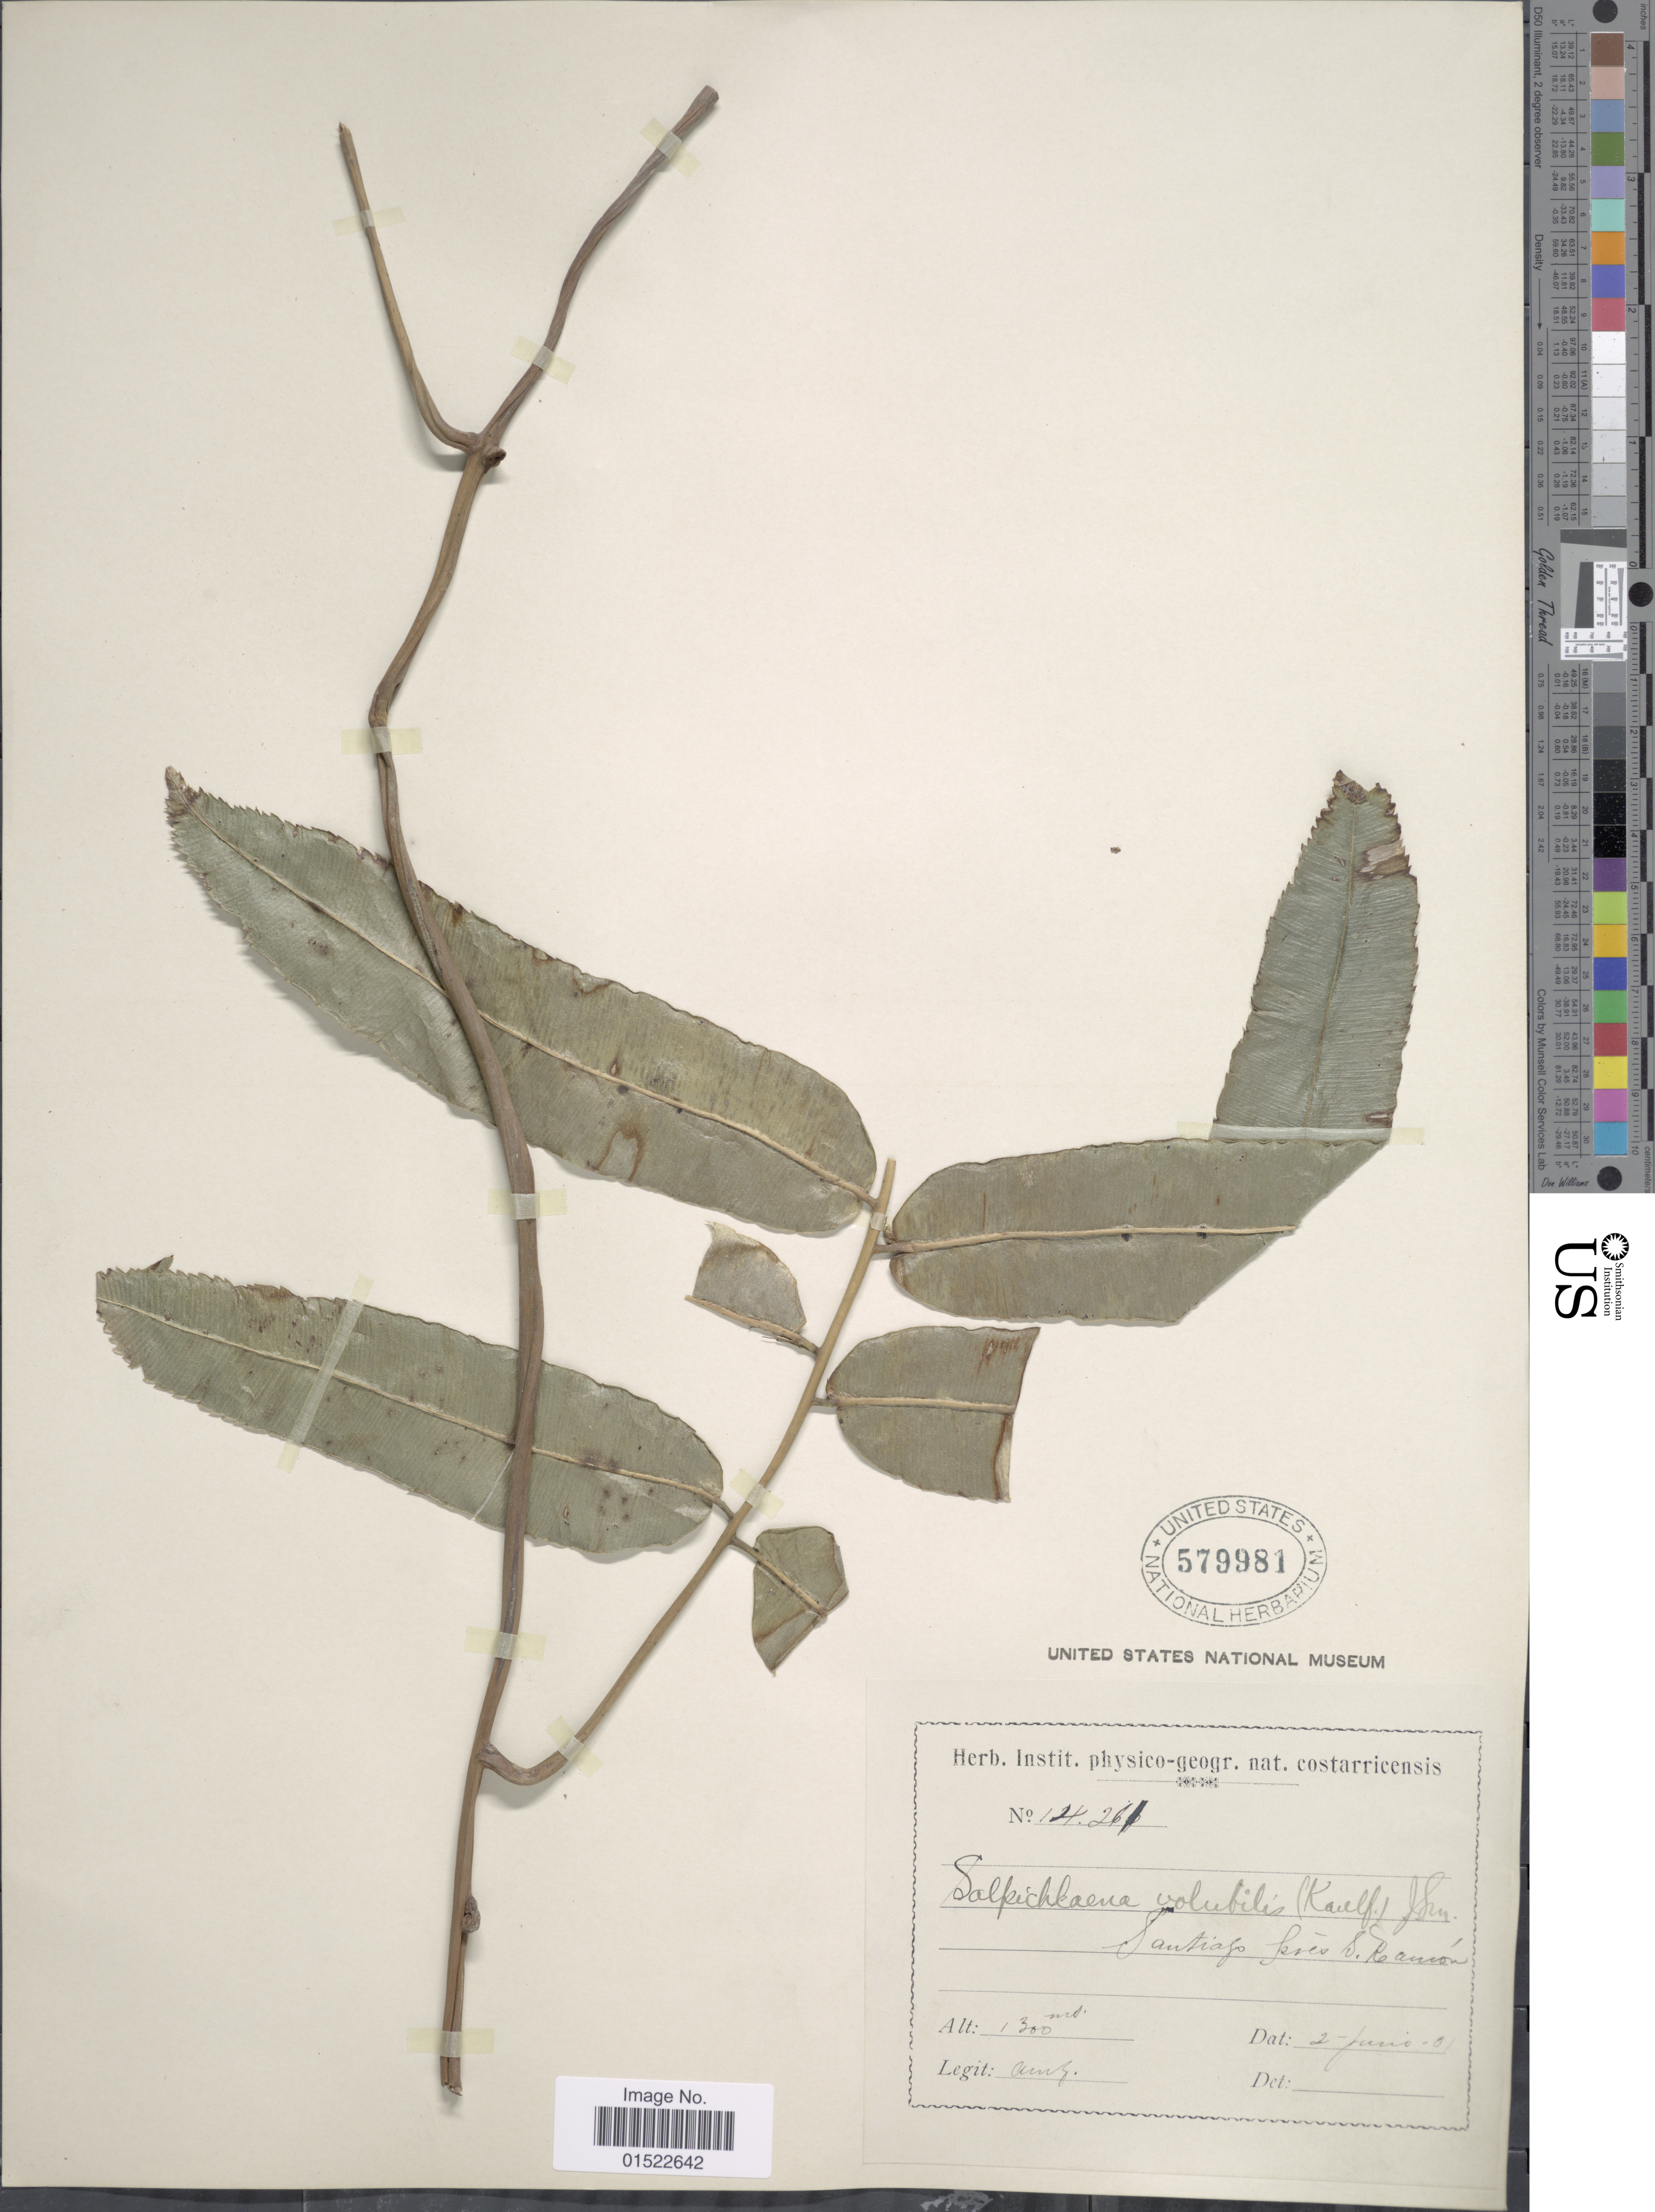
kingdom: Plantae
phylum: Tracheophyta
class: Polypodiopsida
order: Polypodiales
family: Blechnaceae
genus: Salpichlaena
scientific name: Salpichlaena volubilis subsp. volubilis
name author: (Kaulf.) J. Sm.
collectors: A. Brenes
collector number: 14261*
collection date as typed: Transcribed d/m/y: 2/6/1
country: Costa Rica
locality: Santiago pres. San Ramon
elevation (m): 1300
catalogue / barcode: US 579981